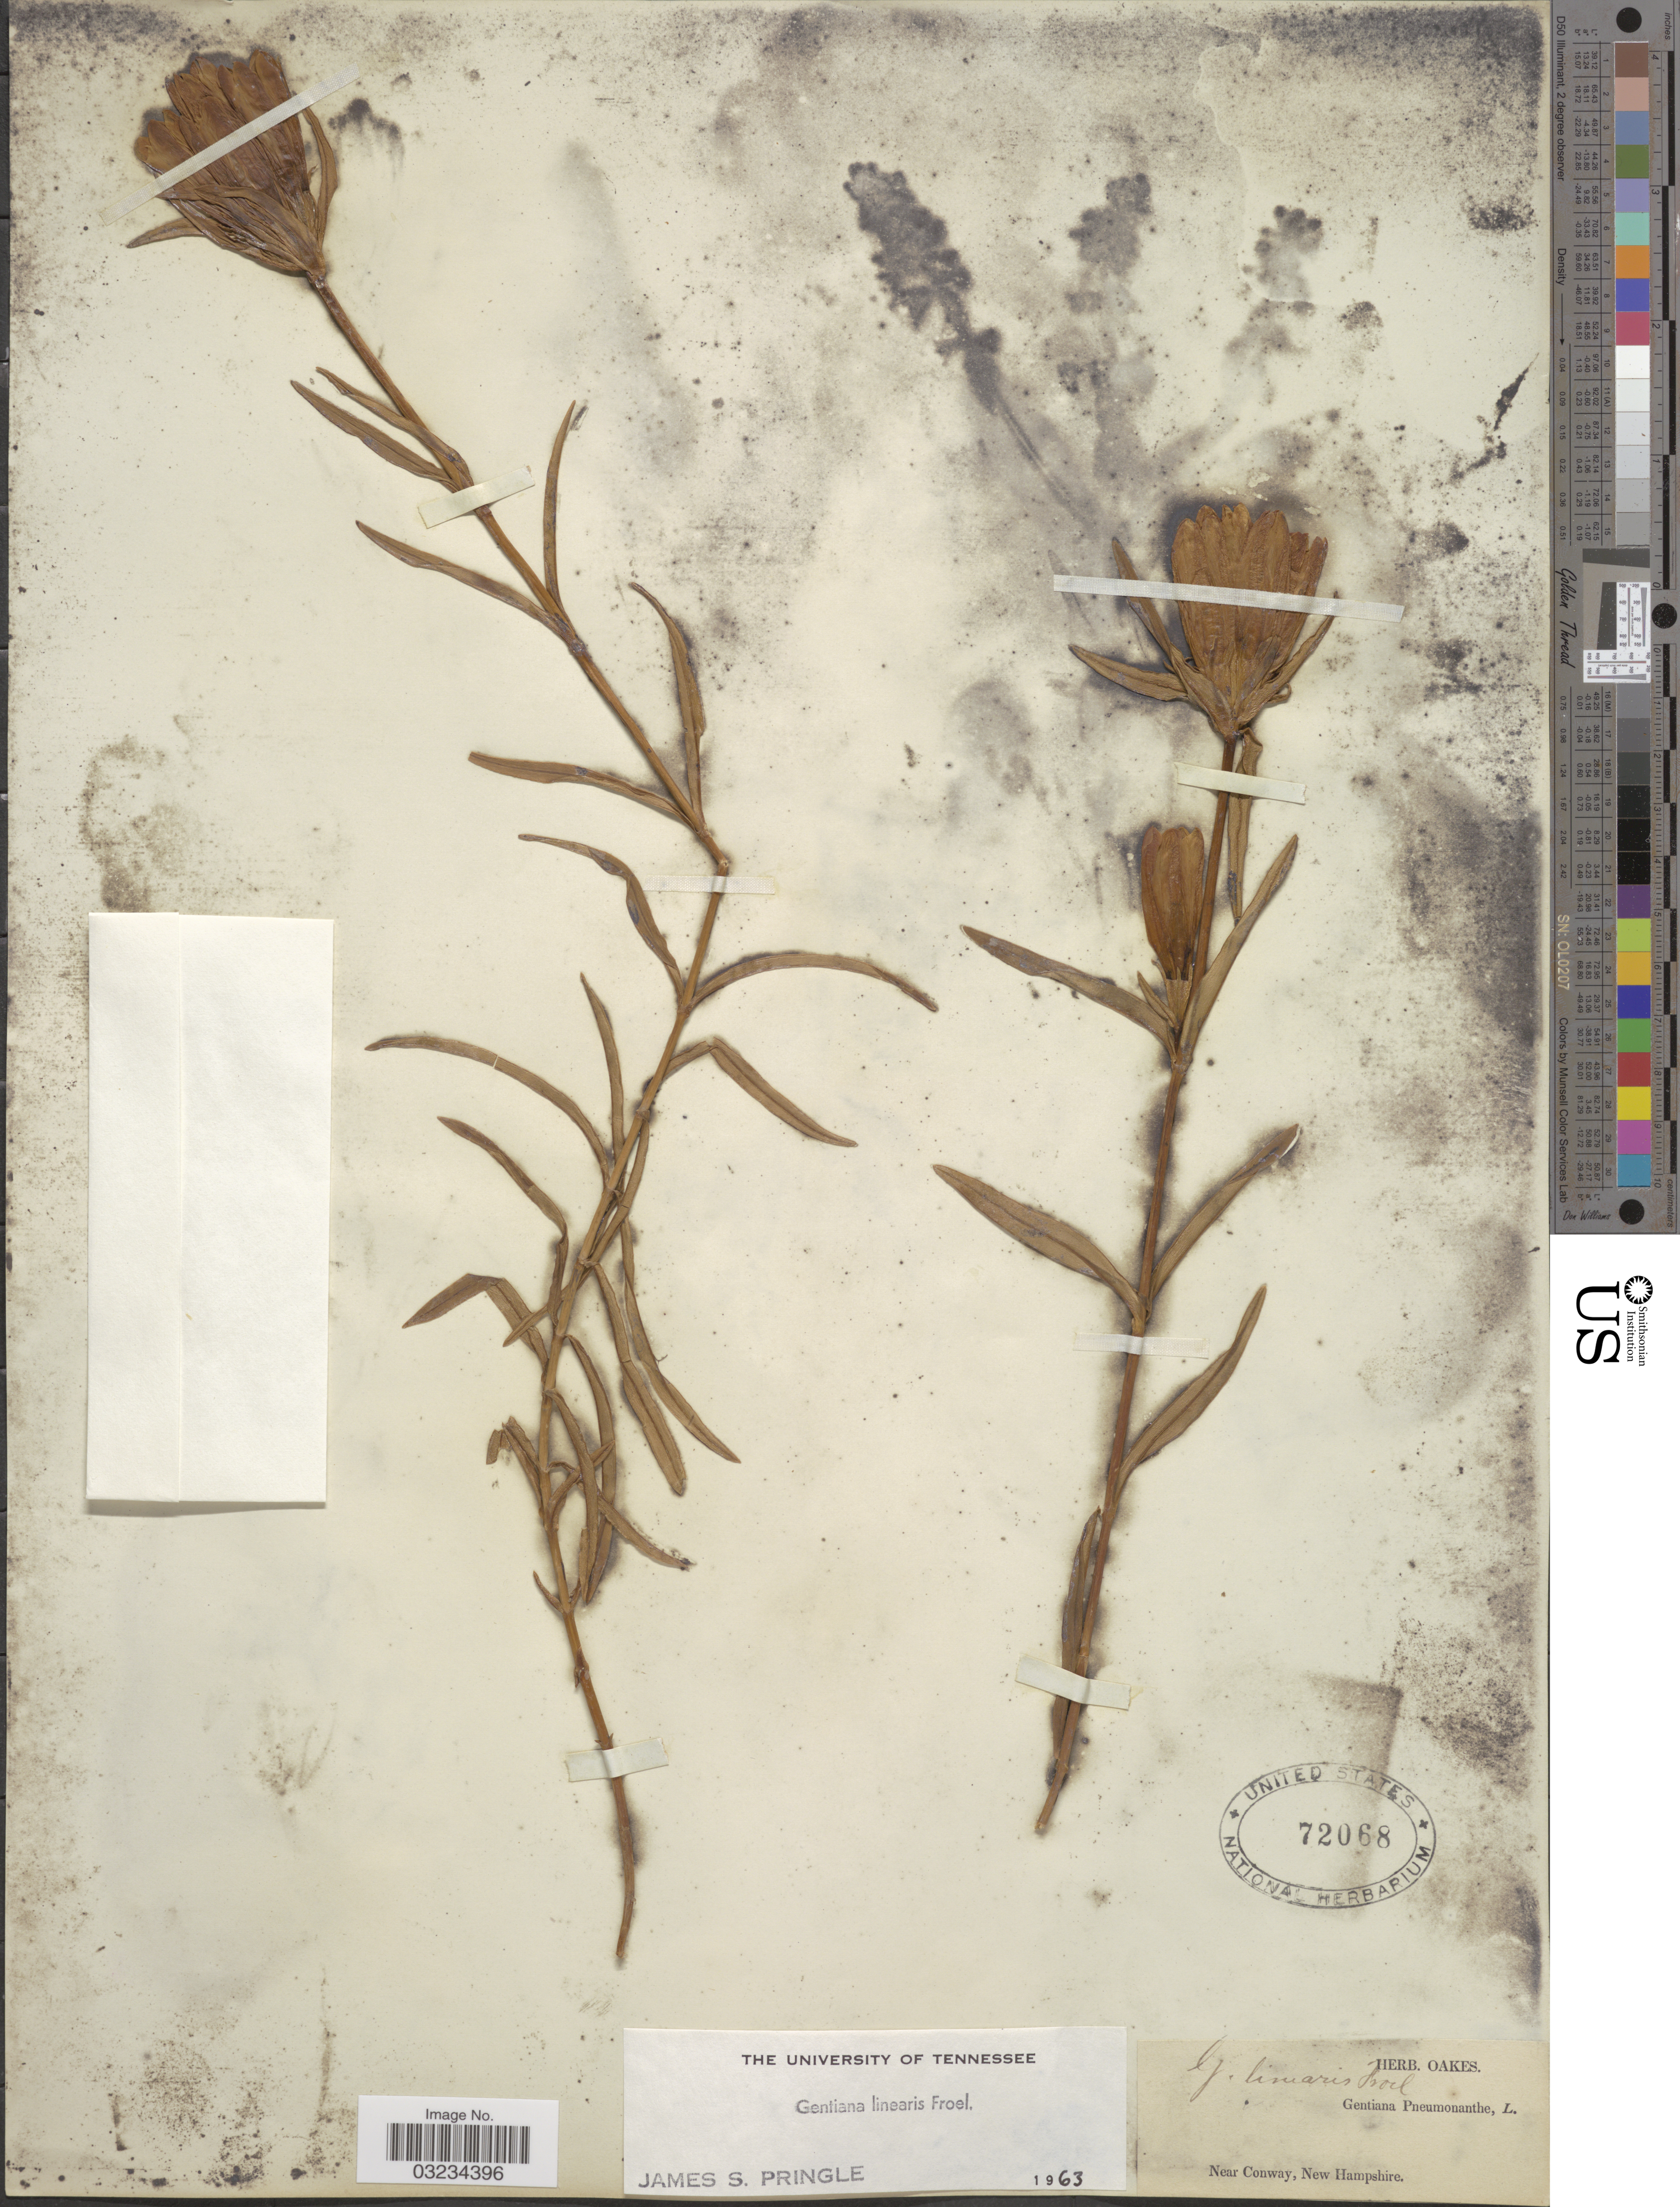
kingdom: Plantae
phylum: Tracheophyta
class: Magnoliopsida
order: Gentianales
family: Gentianaceae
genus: Gentiana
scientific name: Gentiana linearis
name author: Froel.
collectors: ex herb. Oakes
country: United States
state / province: New Hampshire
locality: Near Conway.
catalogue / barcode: US 72068